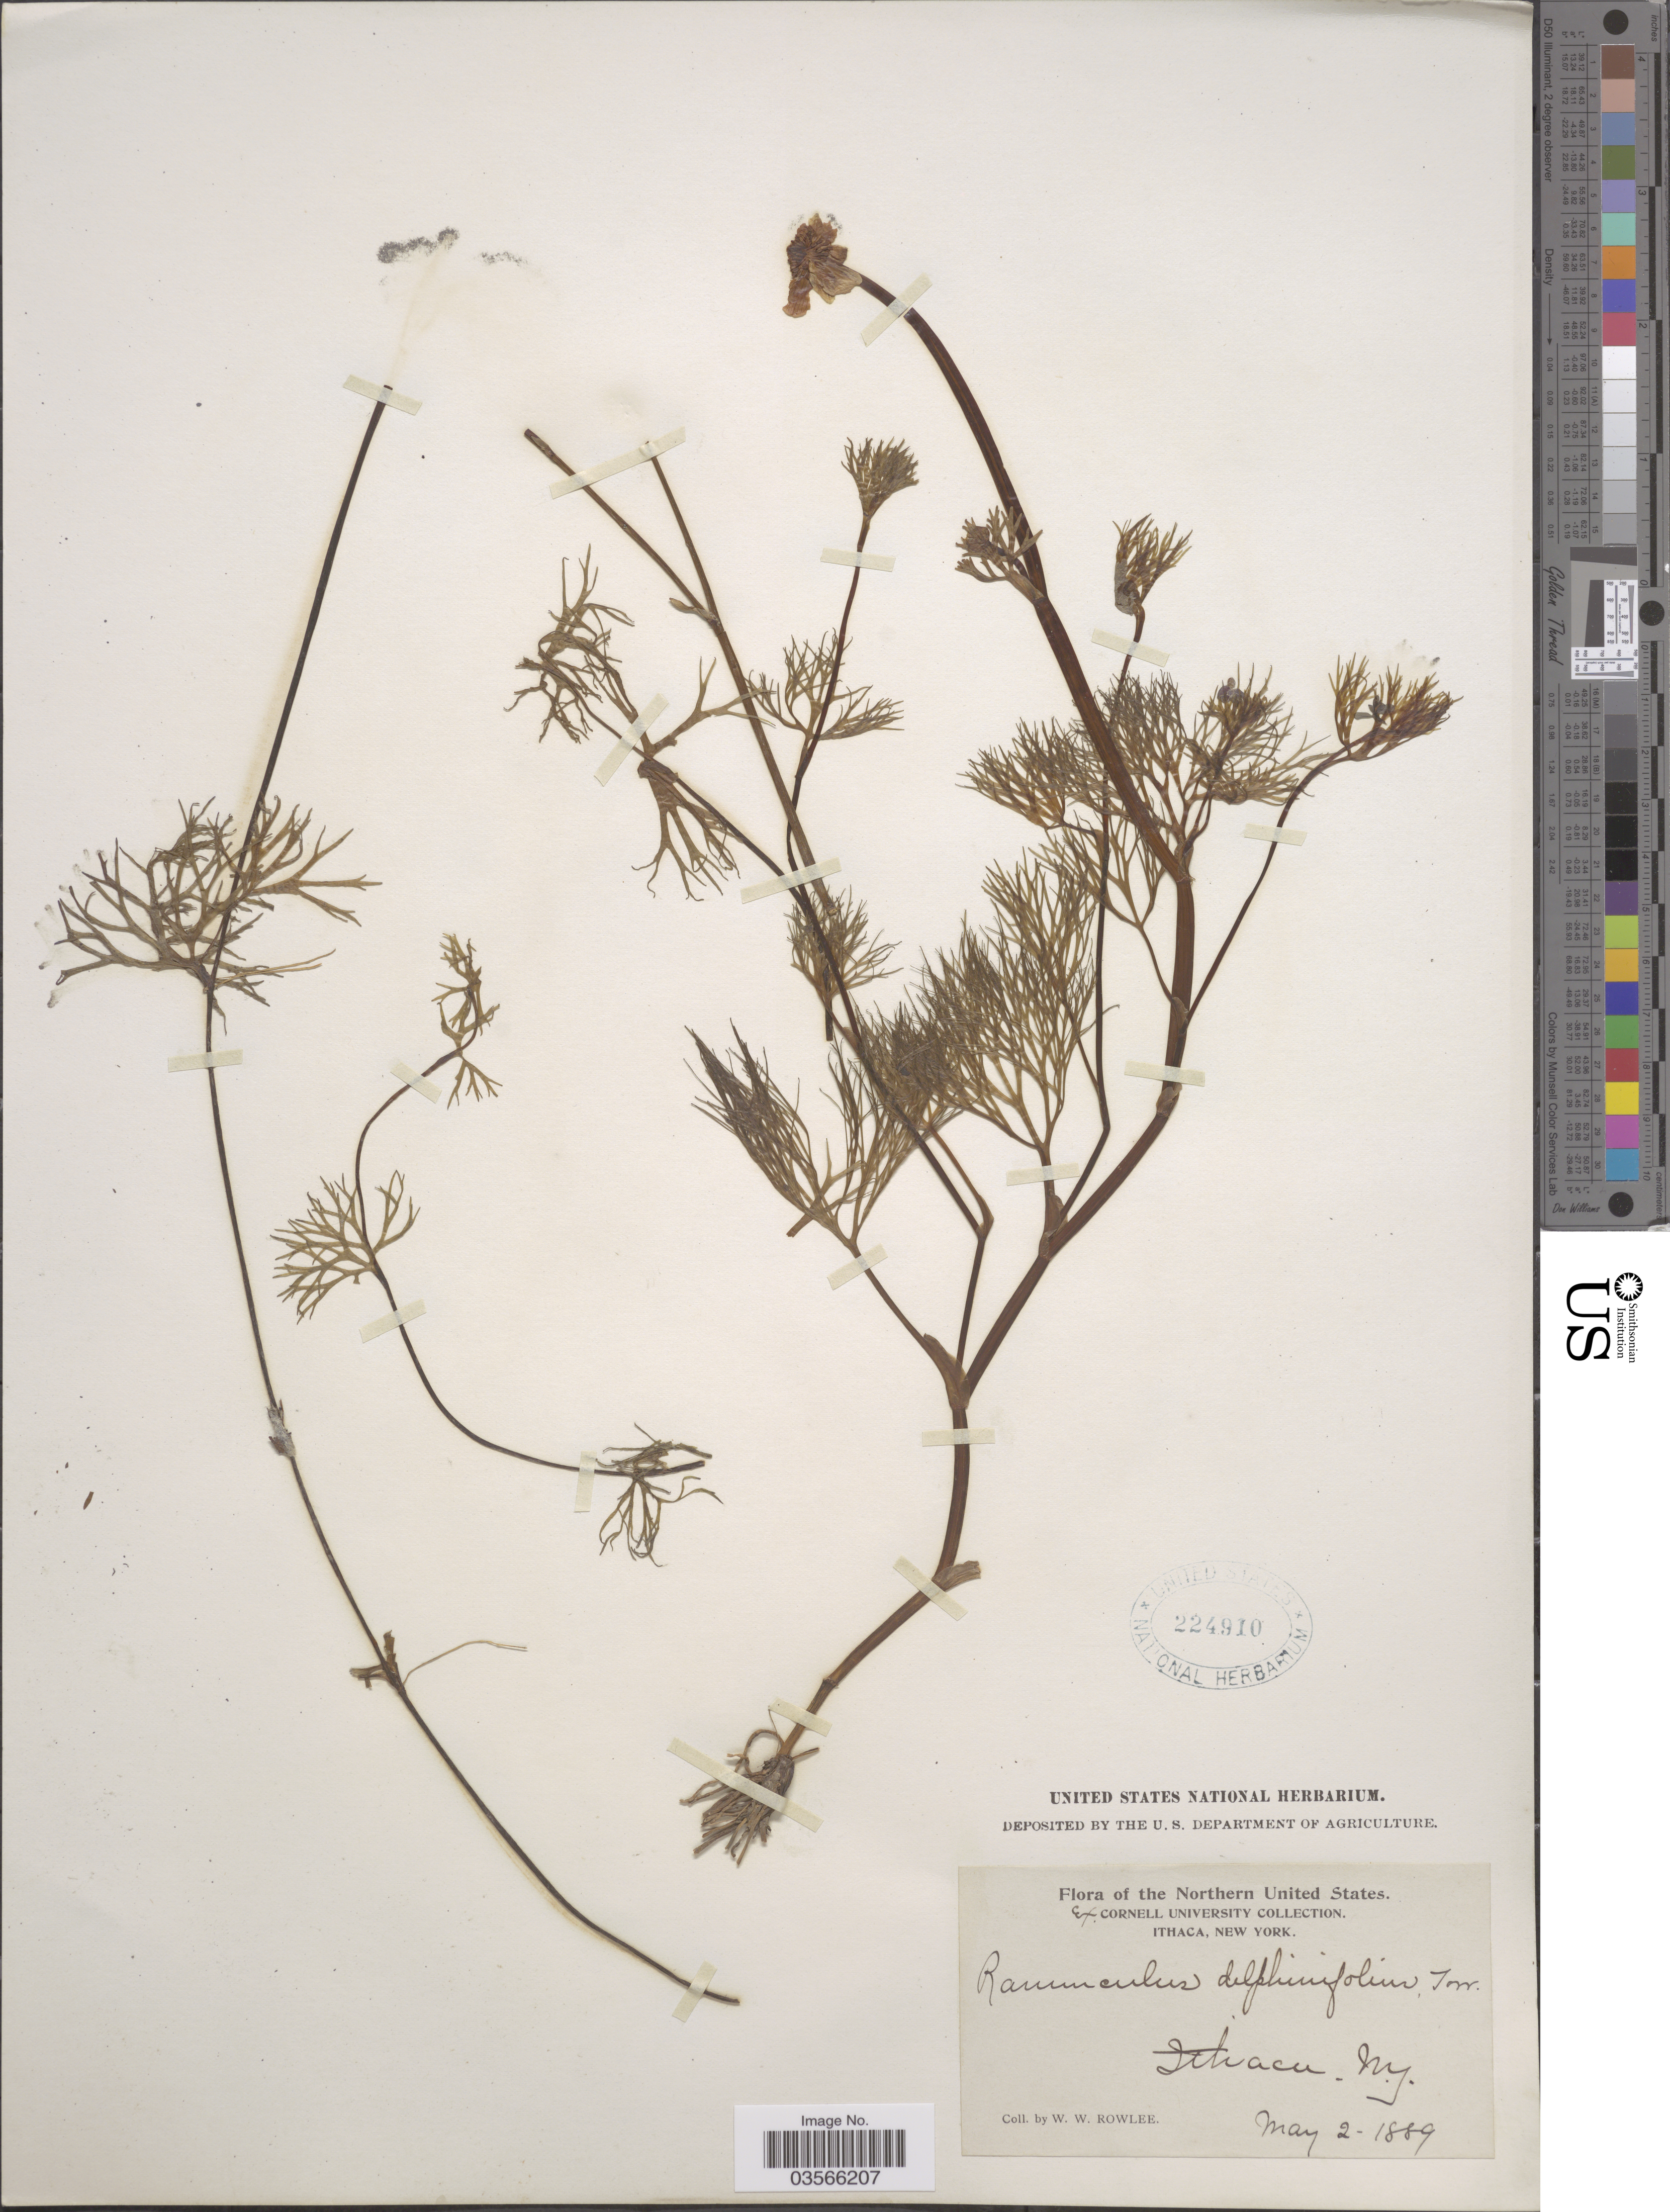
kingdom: Plantae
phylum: Tracheophyta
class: Magnoliopsida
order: Ranunculales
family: Ranunculaceae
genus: Ranunculus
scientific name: Ranunculus flabellaris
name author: Raf.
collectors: W. W. Rowlee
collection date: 1889-05-02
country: United States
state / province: New York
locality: Ithaca. Northern United States.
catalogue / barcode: US 224910